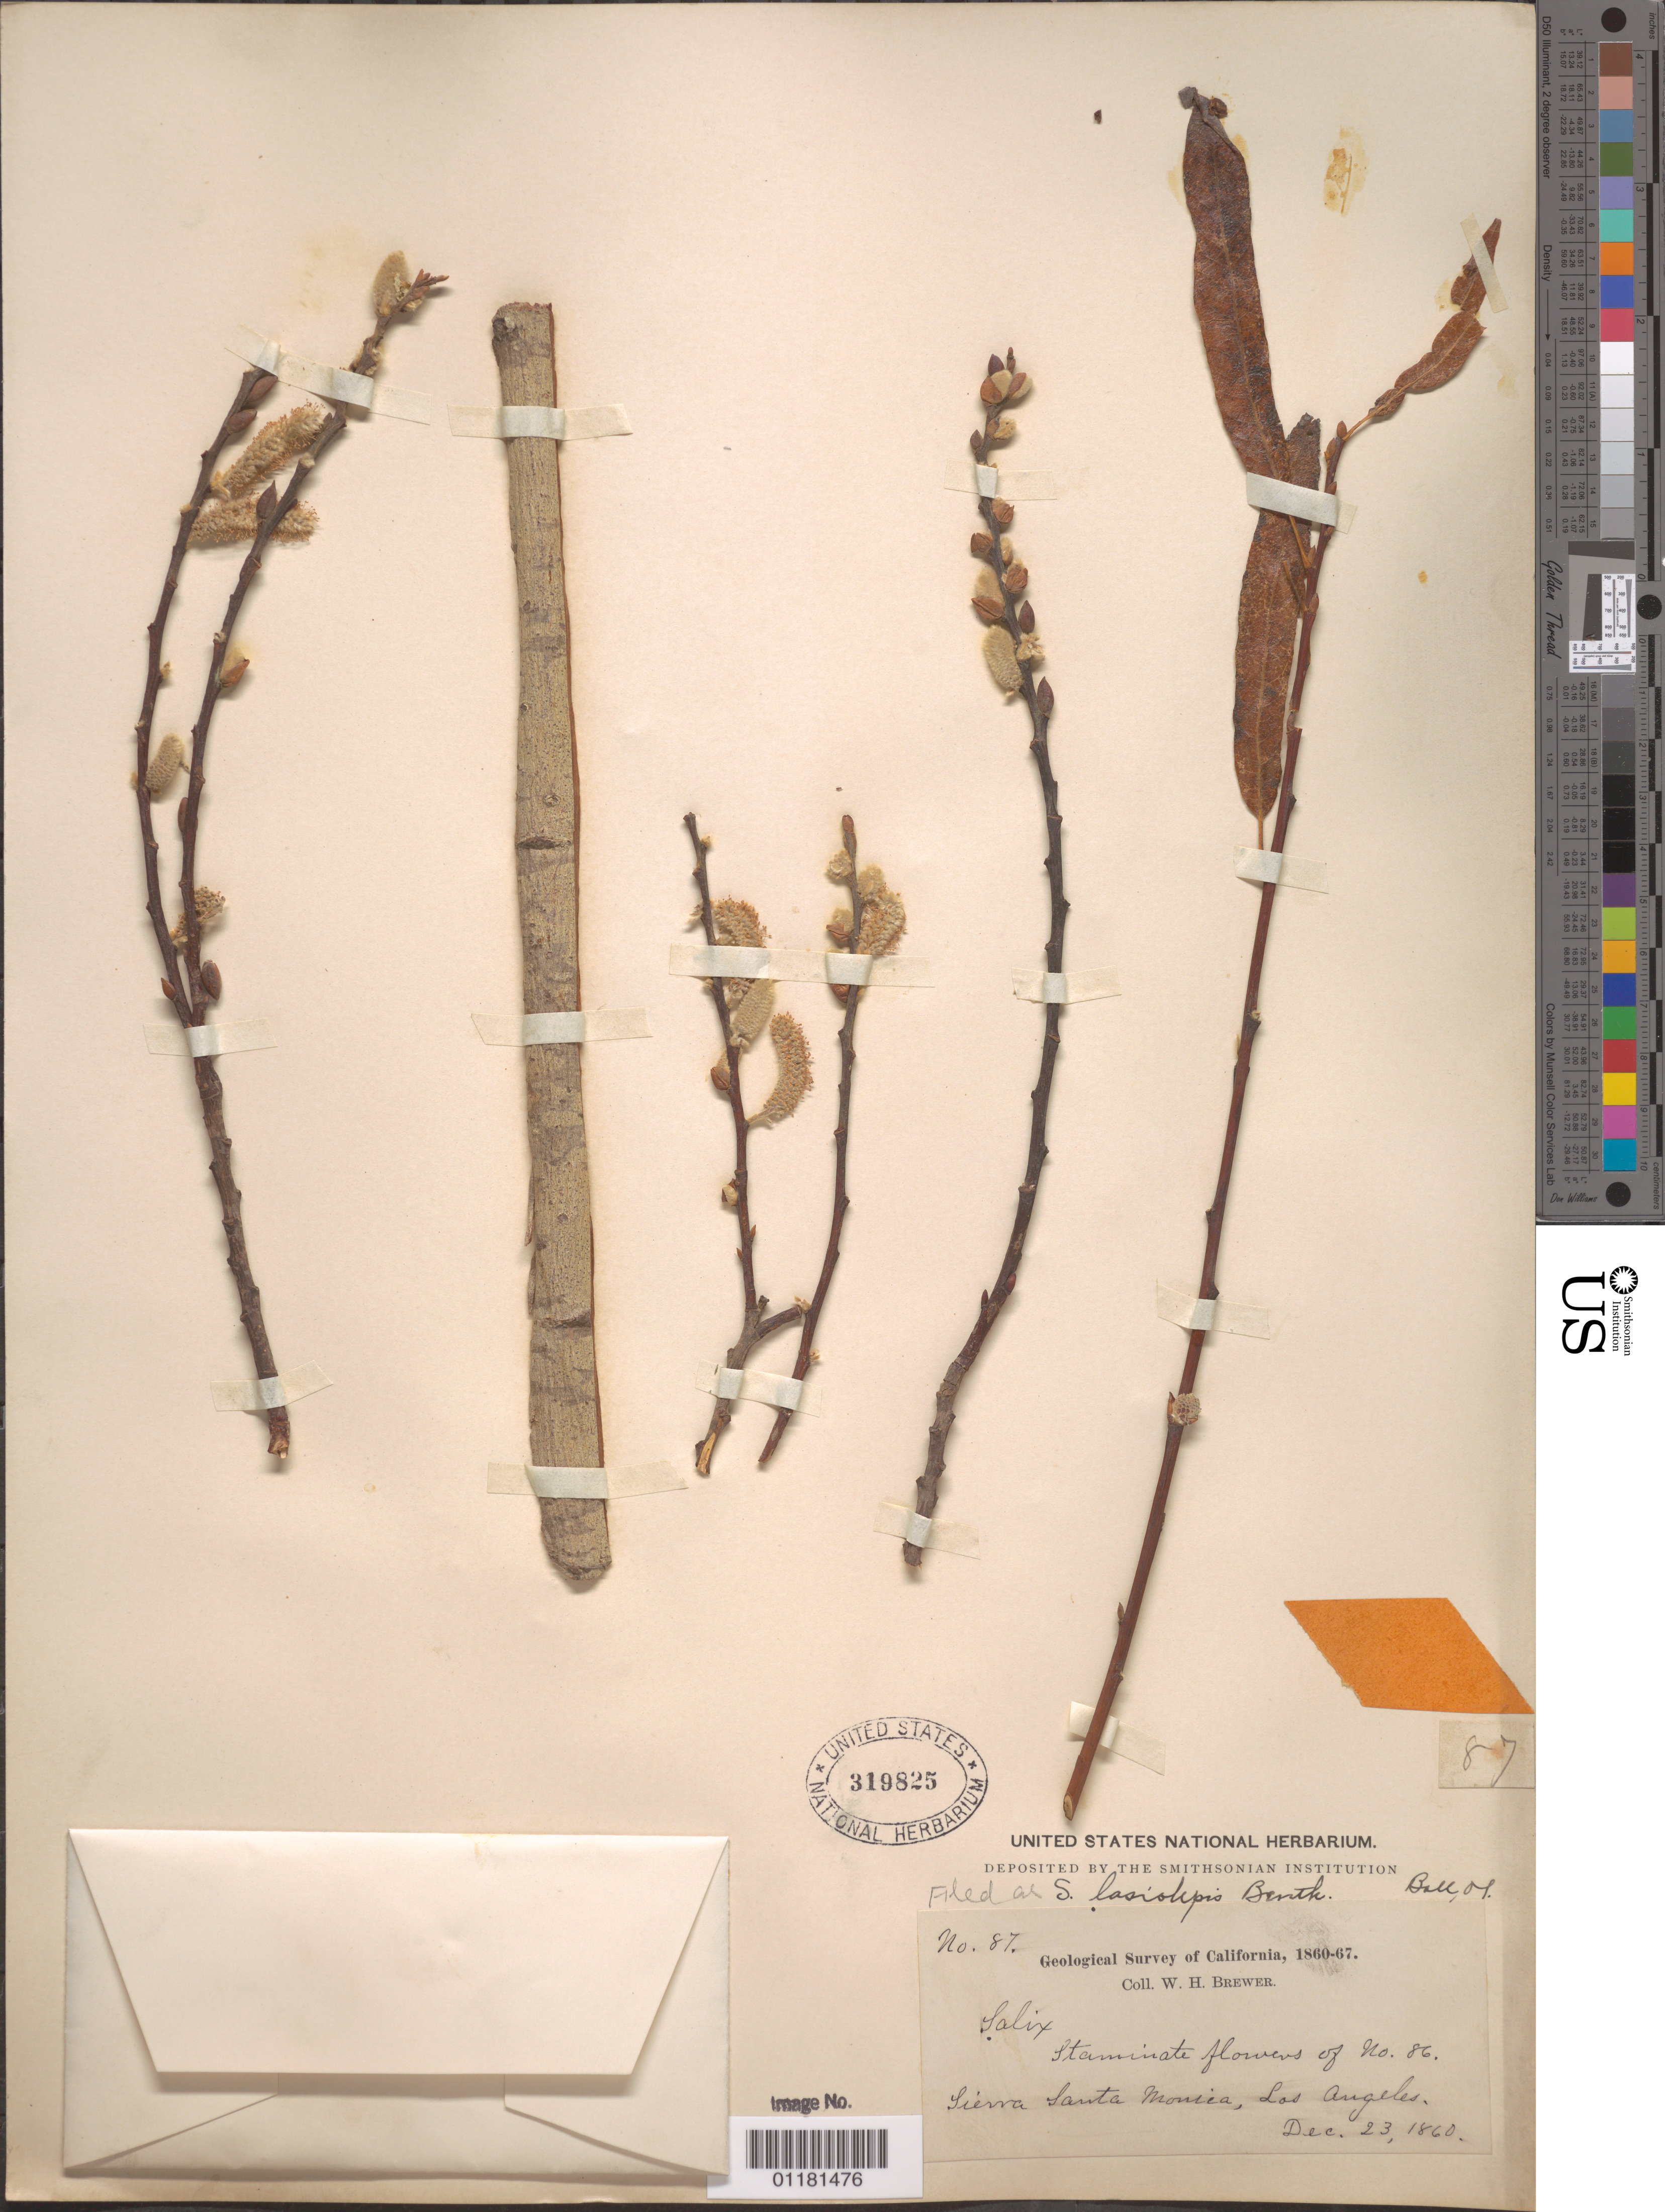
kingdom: Plantae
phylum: Tracheophyta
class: Magnoliopsida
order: Malpighiales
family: Salicaceae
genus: Salix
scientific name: Salix lasiolepis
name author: Benth.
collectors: W. H. Brewer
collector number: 87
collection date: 1860-12-23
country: United States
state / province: California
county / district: Los Angeles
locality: Sierra Santa Monica.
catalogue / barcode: US 319825